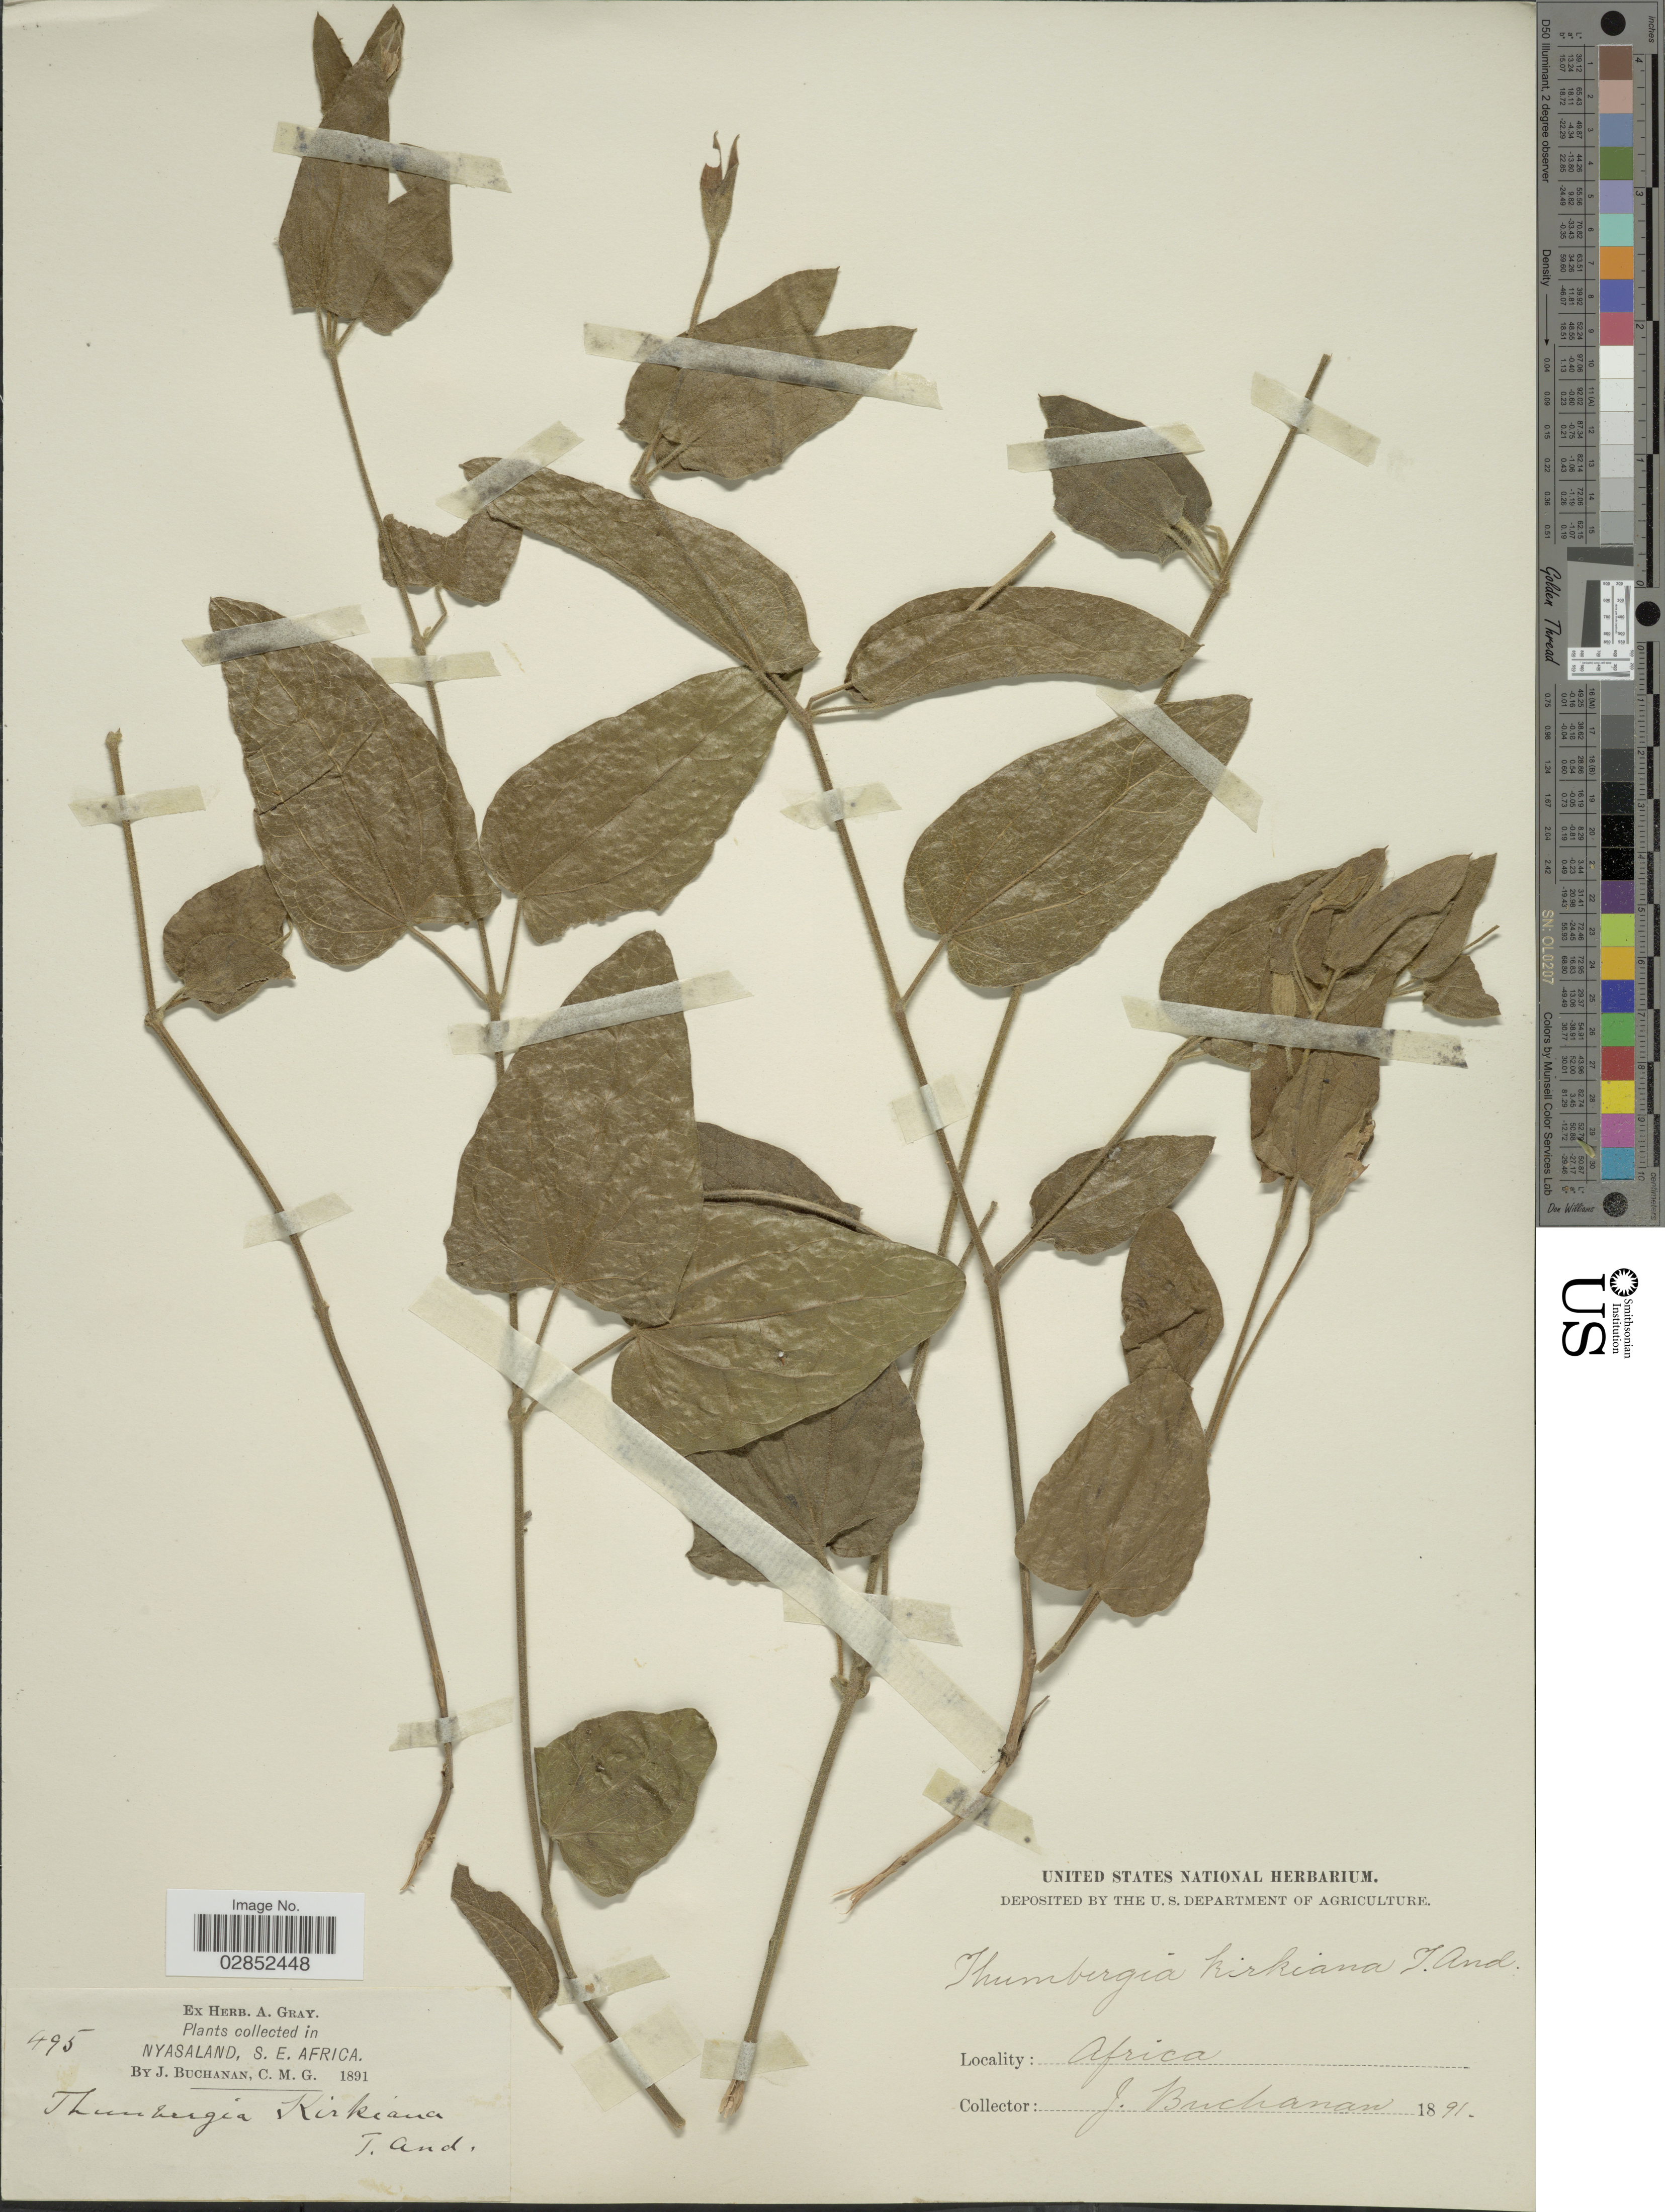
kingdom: Plantae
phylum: Tracheophyta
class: Magnoliopsida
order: Lamiales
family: Acanthaceae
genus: Thunbergia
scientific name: Thunbergia kirkiana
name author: T. Anderson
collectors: J. Buchanan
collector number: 495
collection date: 1891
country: Malawi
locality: Nyasaland, S. E. Africa.